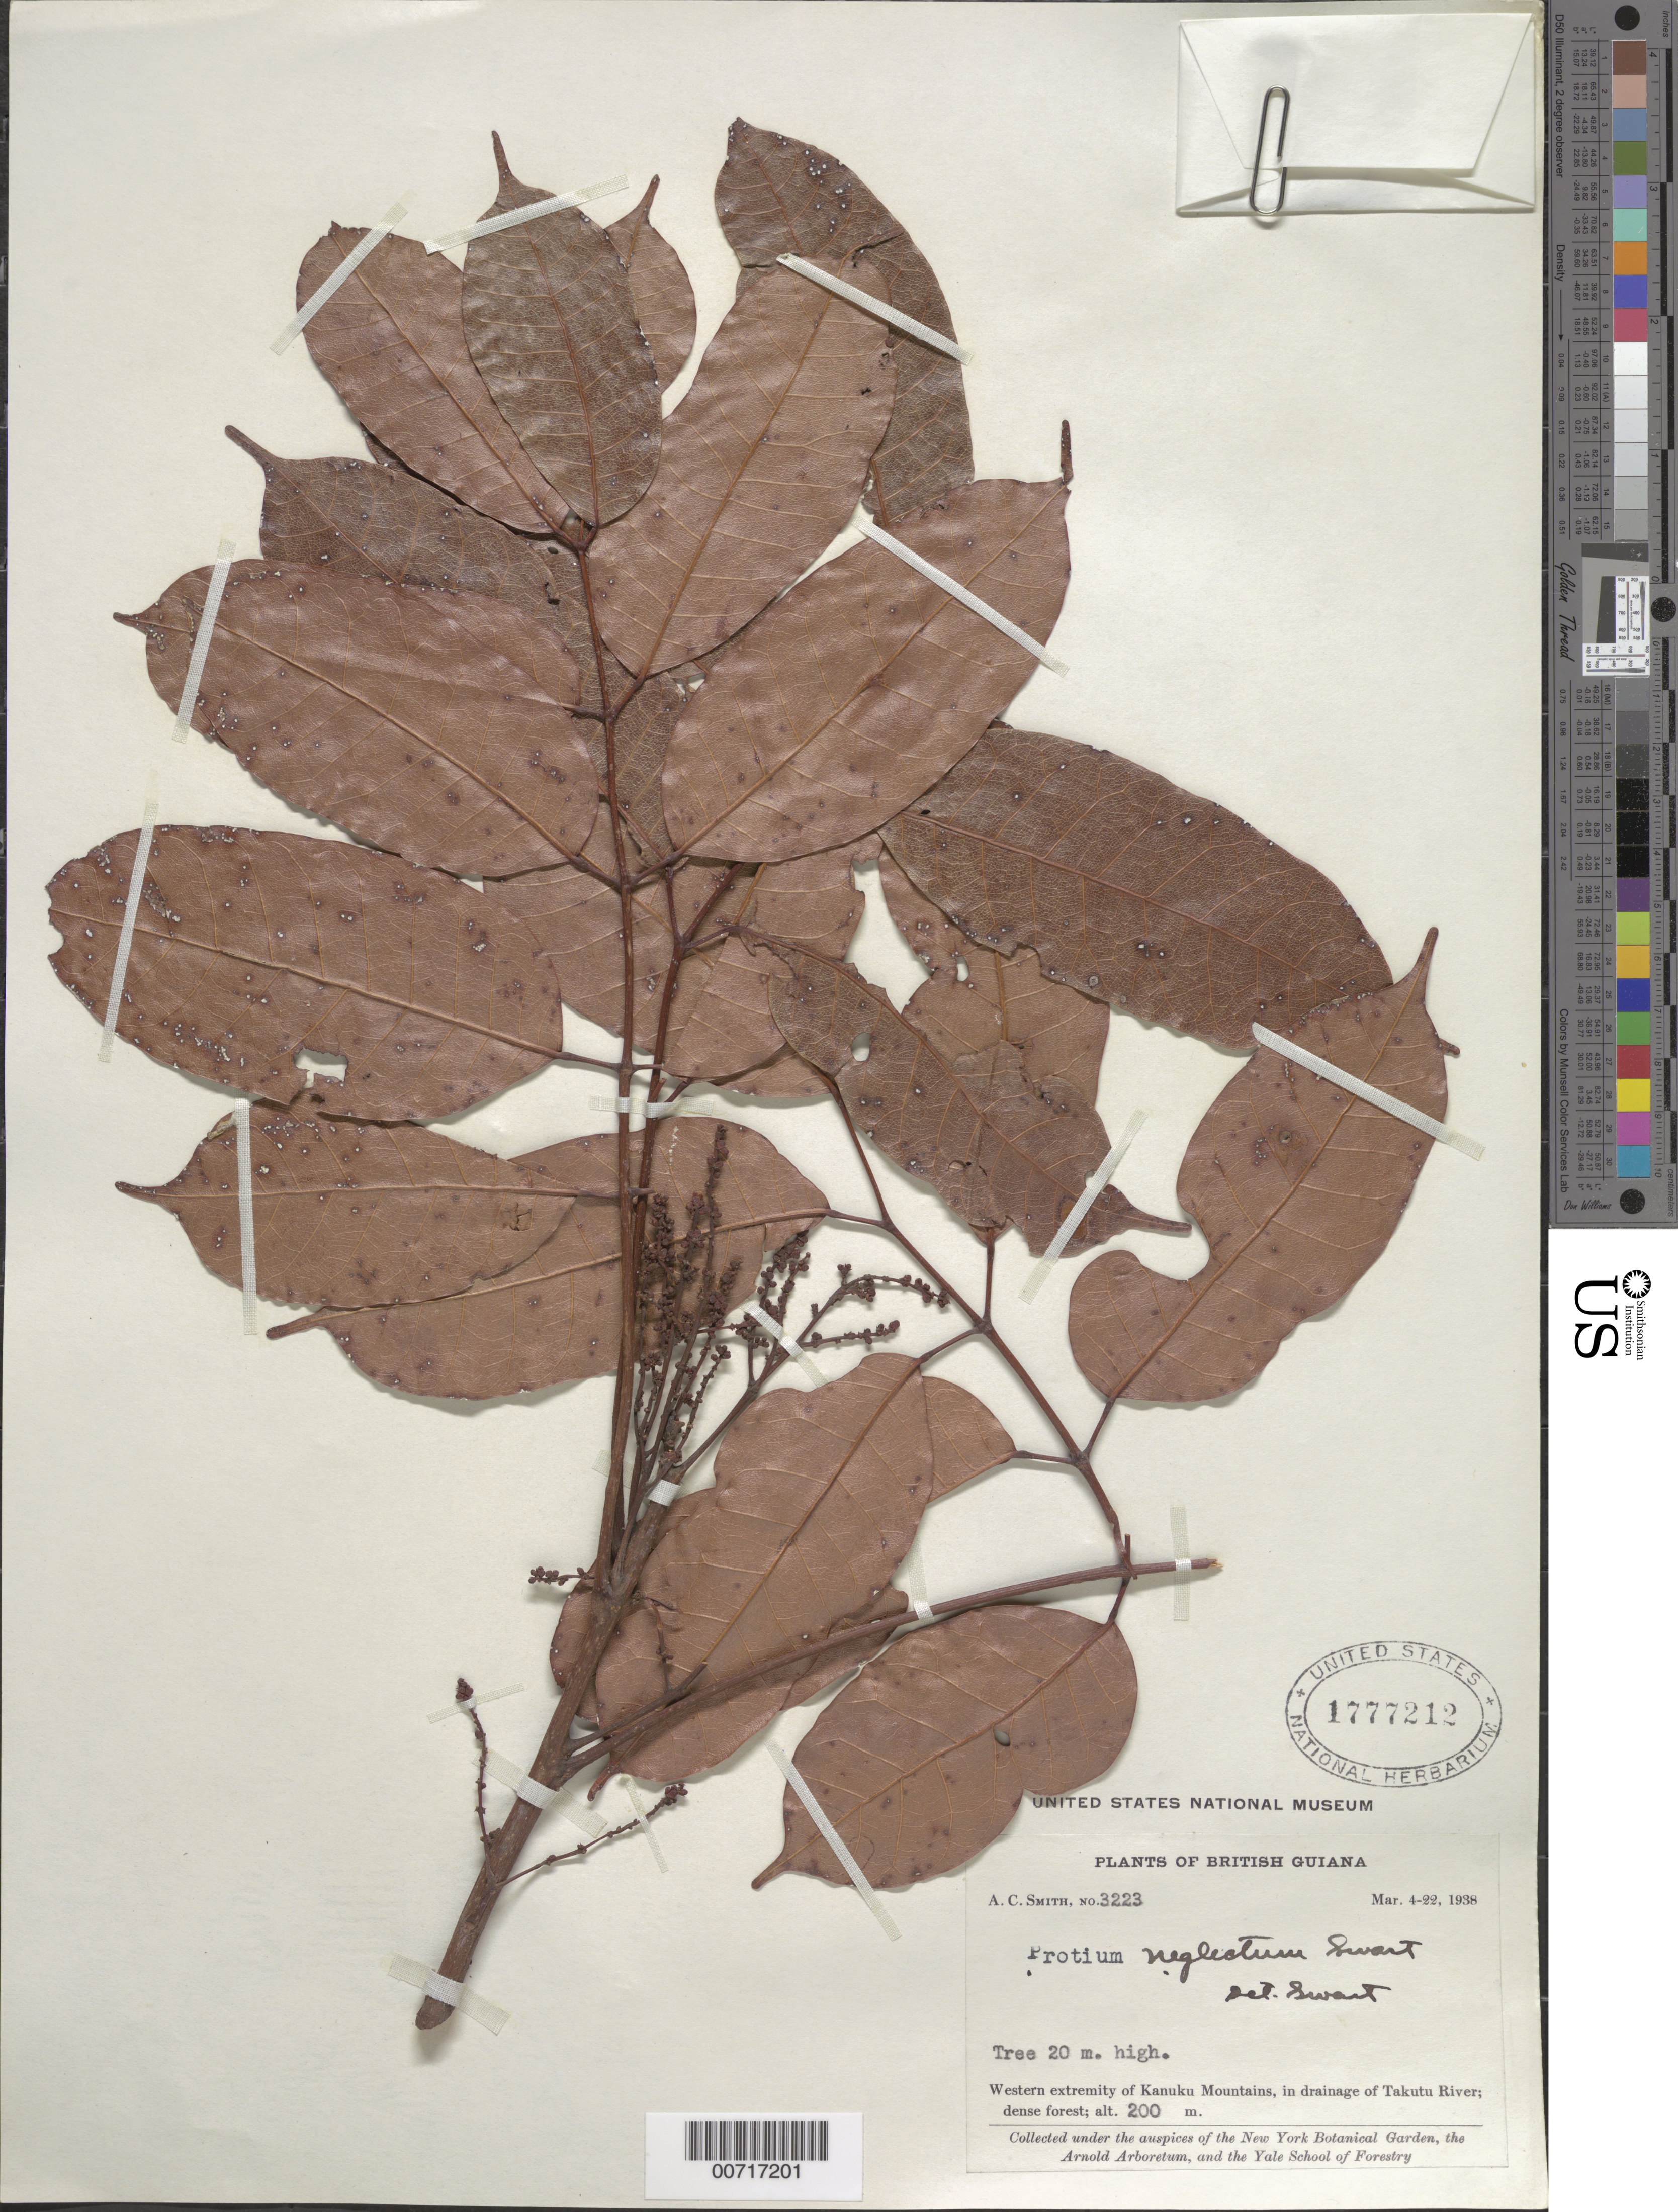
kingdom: Plantae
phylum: Tracheophyta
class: Magnoliopsida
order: Sapindales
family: Burseraceae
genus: Protium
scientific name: Protium neglectum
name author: Swart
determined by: Swart, Jan J., (UTRECHT)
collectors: A. C. Smith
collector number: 3223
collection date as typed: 4-Mar-38 to 22-Mar-38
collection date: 1938-03-04/1938-03-22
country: Guyana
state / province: U. Takutu-U. Essequibo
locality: Kanuku Mts., drainage of Takutu R., western extremity of Kanuku Mountains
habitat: Dense forest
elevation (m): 200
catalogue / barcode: US 1777212